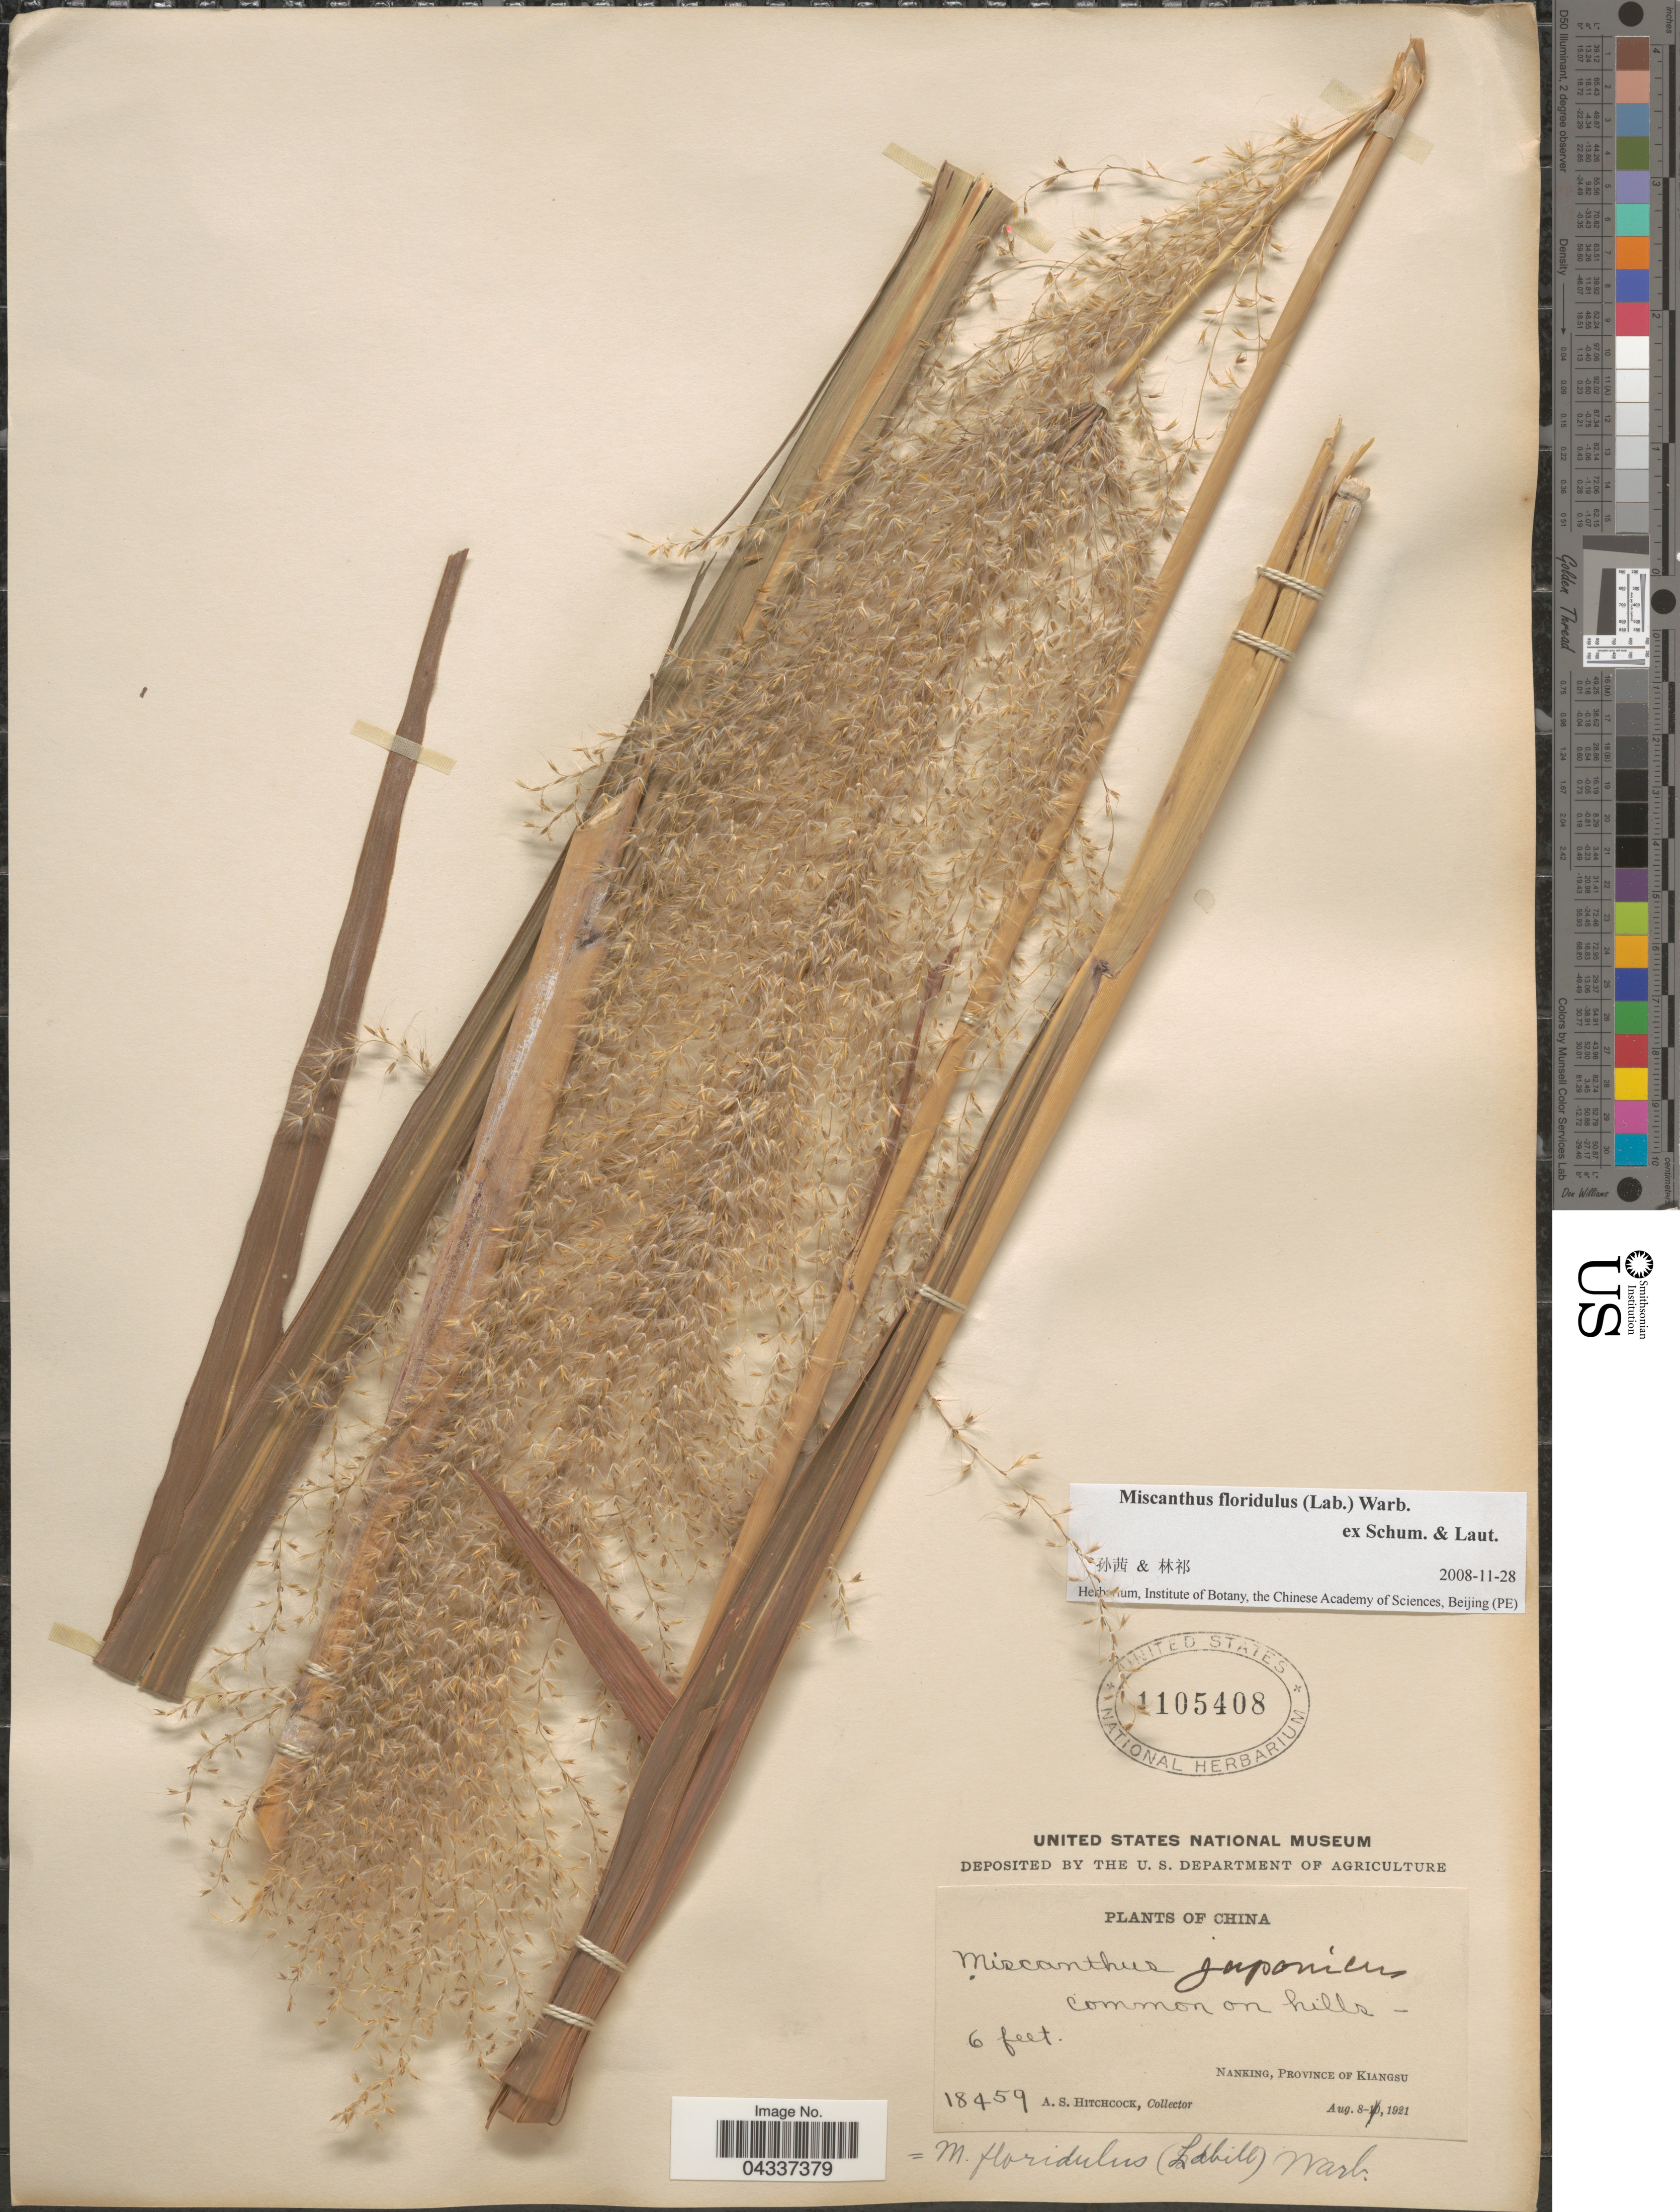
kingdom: Plantae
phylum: Tracheophyta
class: Liliopsida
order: Poales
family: Poaceae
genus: Miscanthus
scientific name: Miscanthus floridulus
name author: (Labill.) Warb.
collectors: A. S. Hitchcock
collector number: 18459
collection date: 1921-08-08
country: China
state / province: Jiangsu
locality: Nanking, Province of Kiangsu.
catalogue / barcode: US 1105408